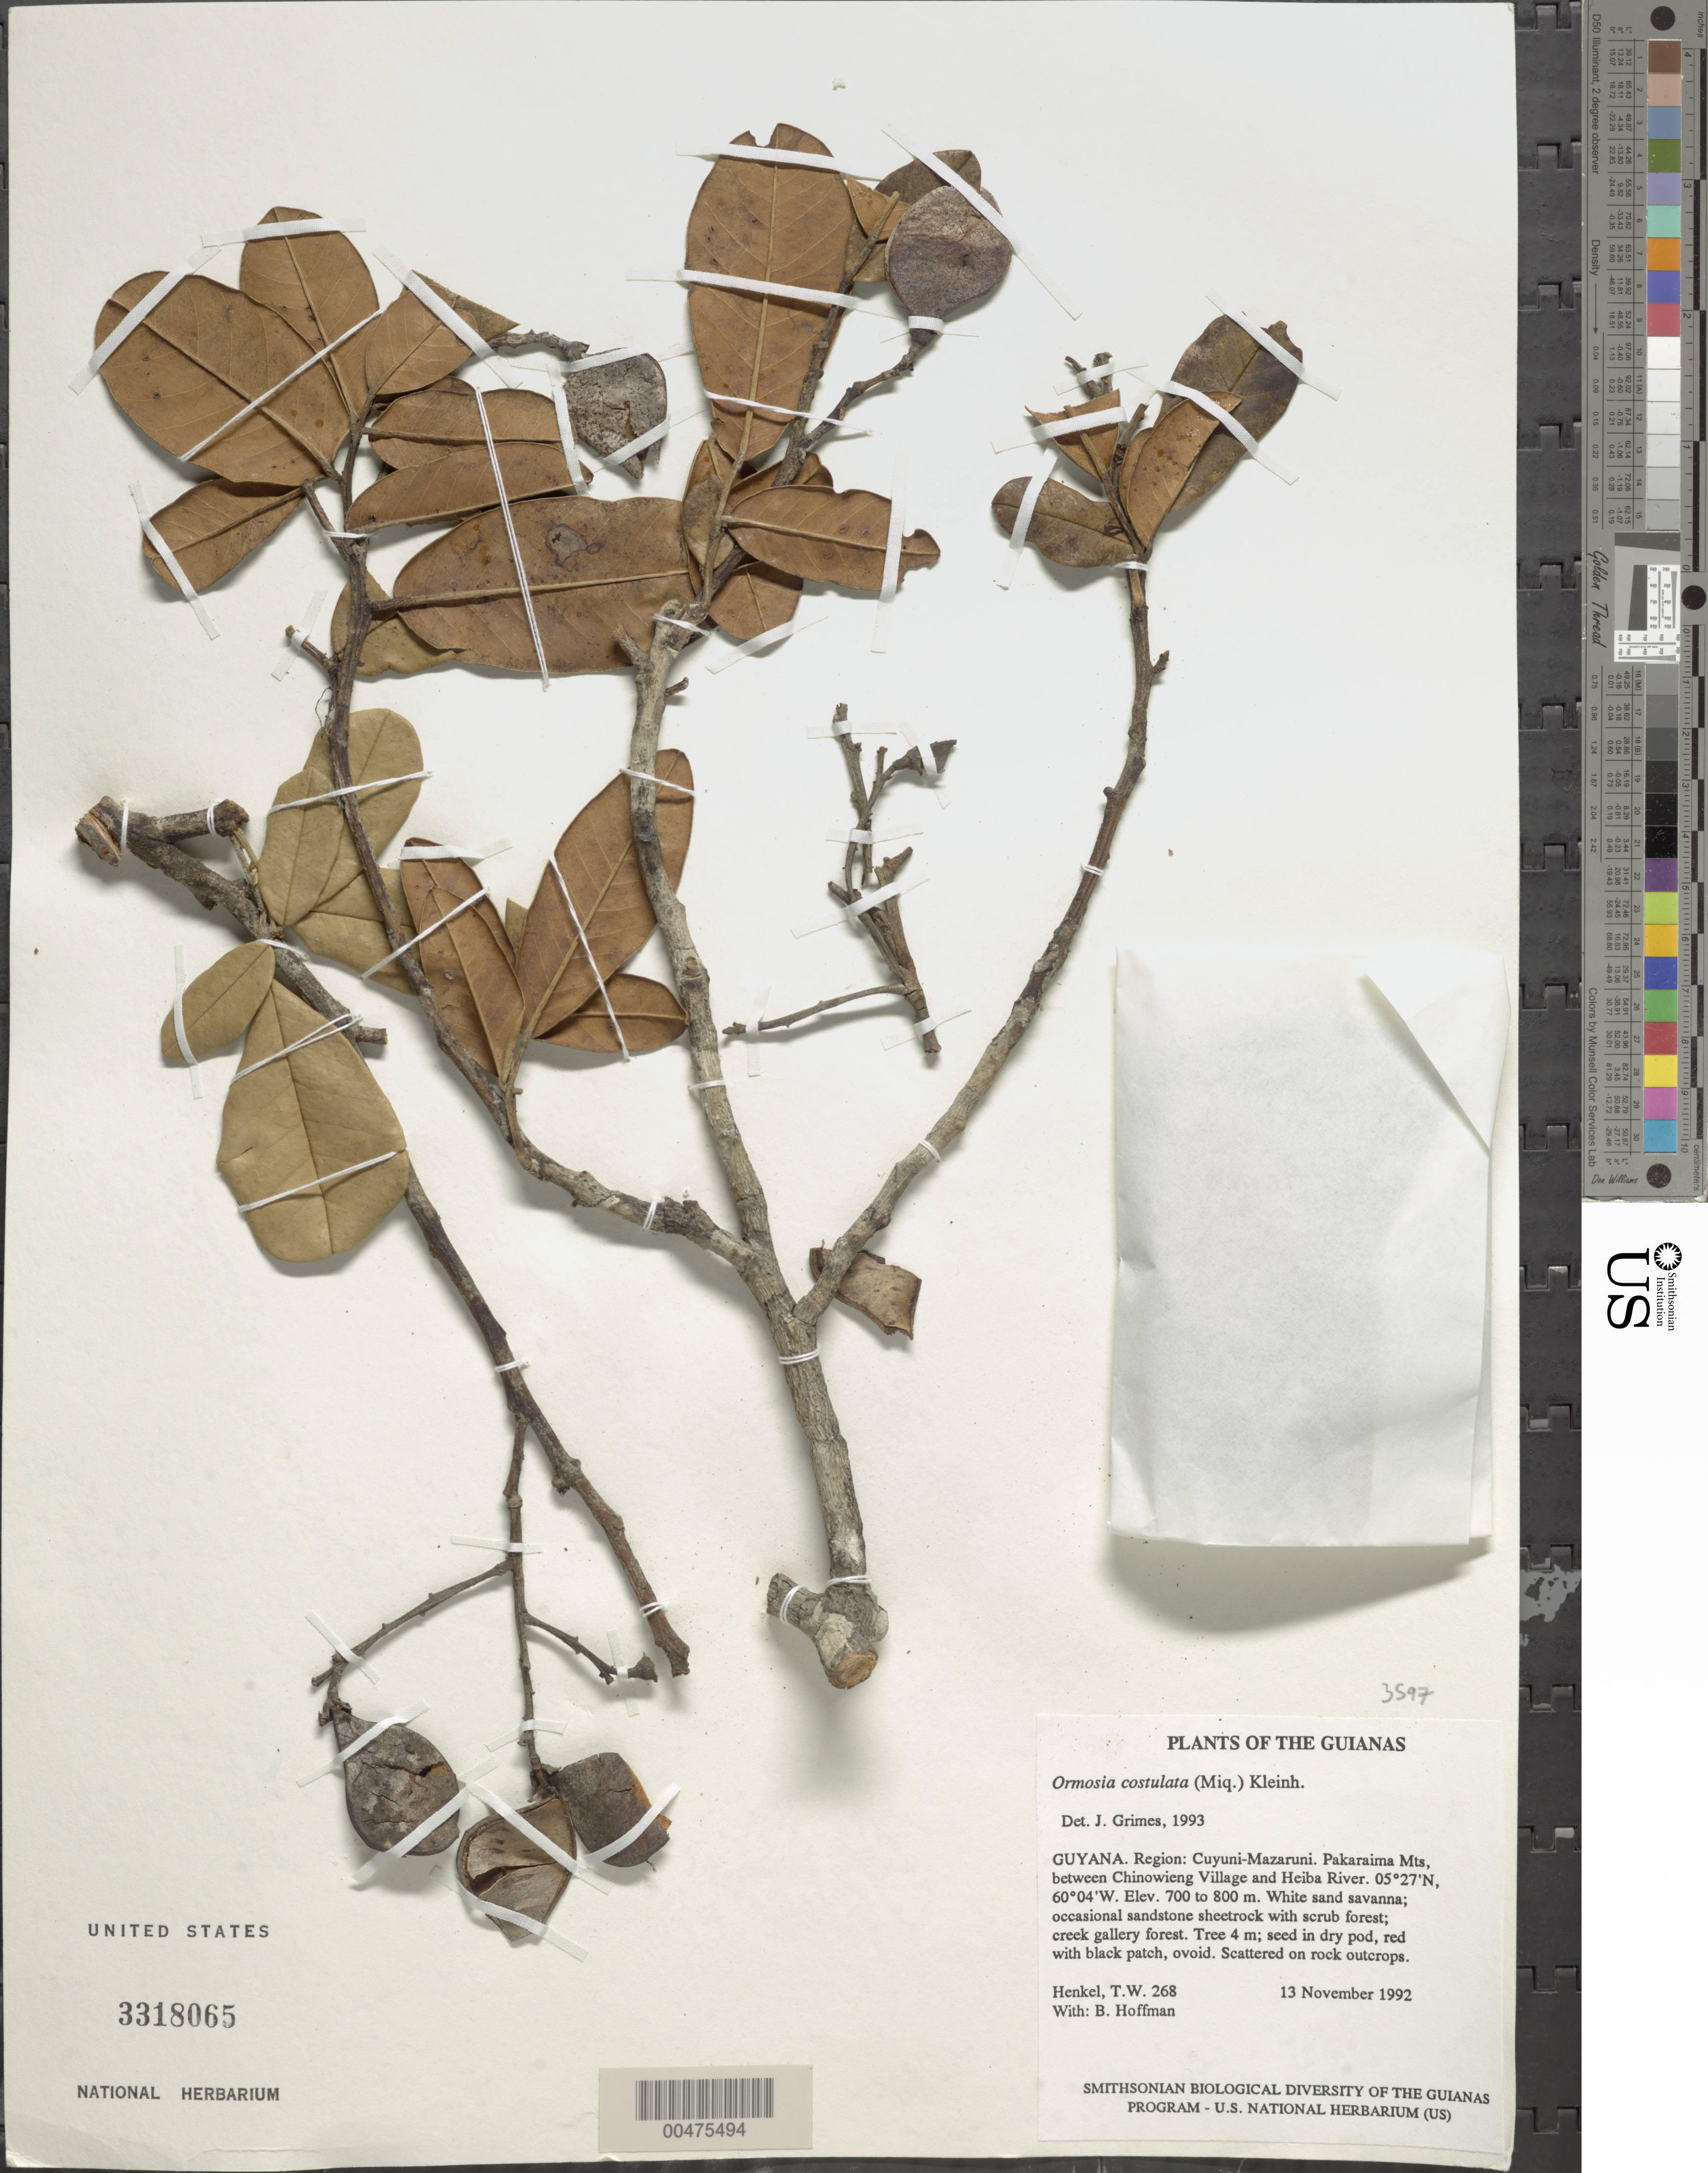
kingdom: Plantae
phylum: Tracheophyta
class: Magnoliopsida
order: Fabales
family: Fabaceae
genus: Ormosia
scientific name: Ormosia costulata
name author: (Miq.) Kleinhoonte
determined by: Grimes, J.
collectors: T. Henkel & B. Hoffman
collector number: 268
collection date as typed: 13 November 1992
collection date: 1992-11-13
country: Guyana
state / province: Cuyuni-Mazaruni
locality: Pakaraima Mts, between Chinowieng Village and Heiba River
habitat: White sand savanna; occasional sandstone sheetrock with scrub forest; creek gallery forest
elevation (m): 700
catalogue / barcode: US 3318065